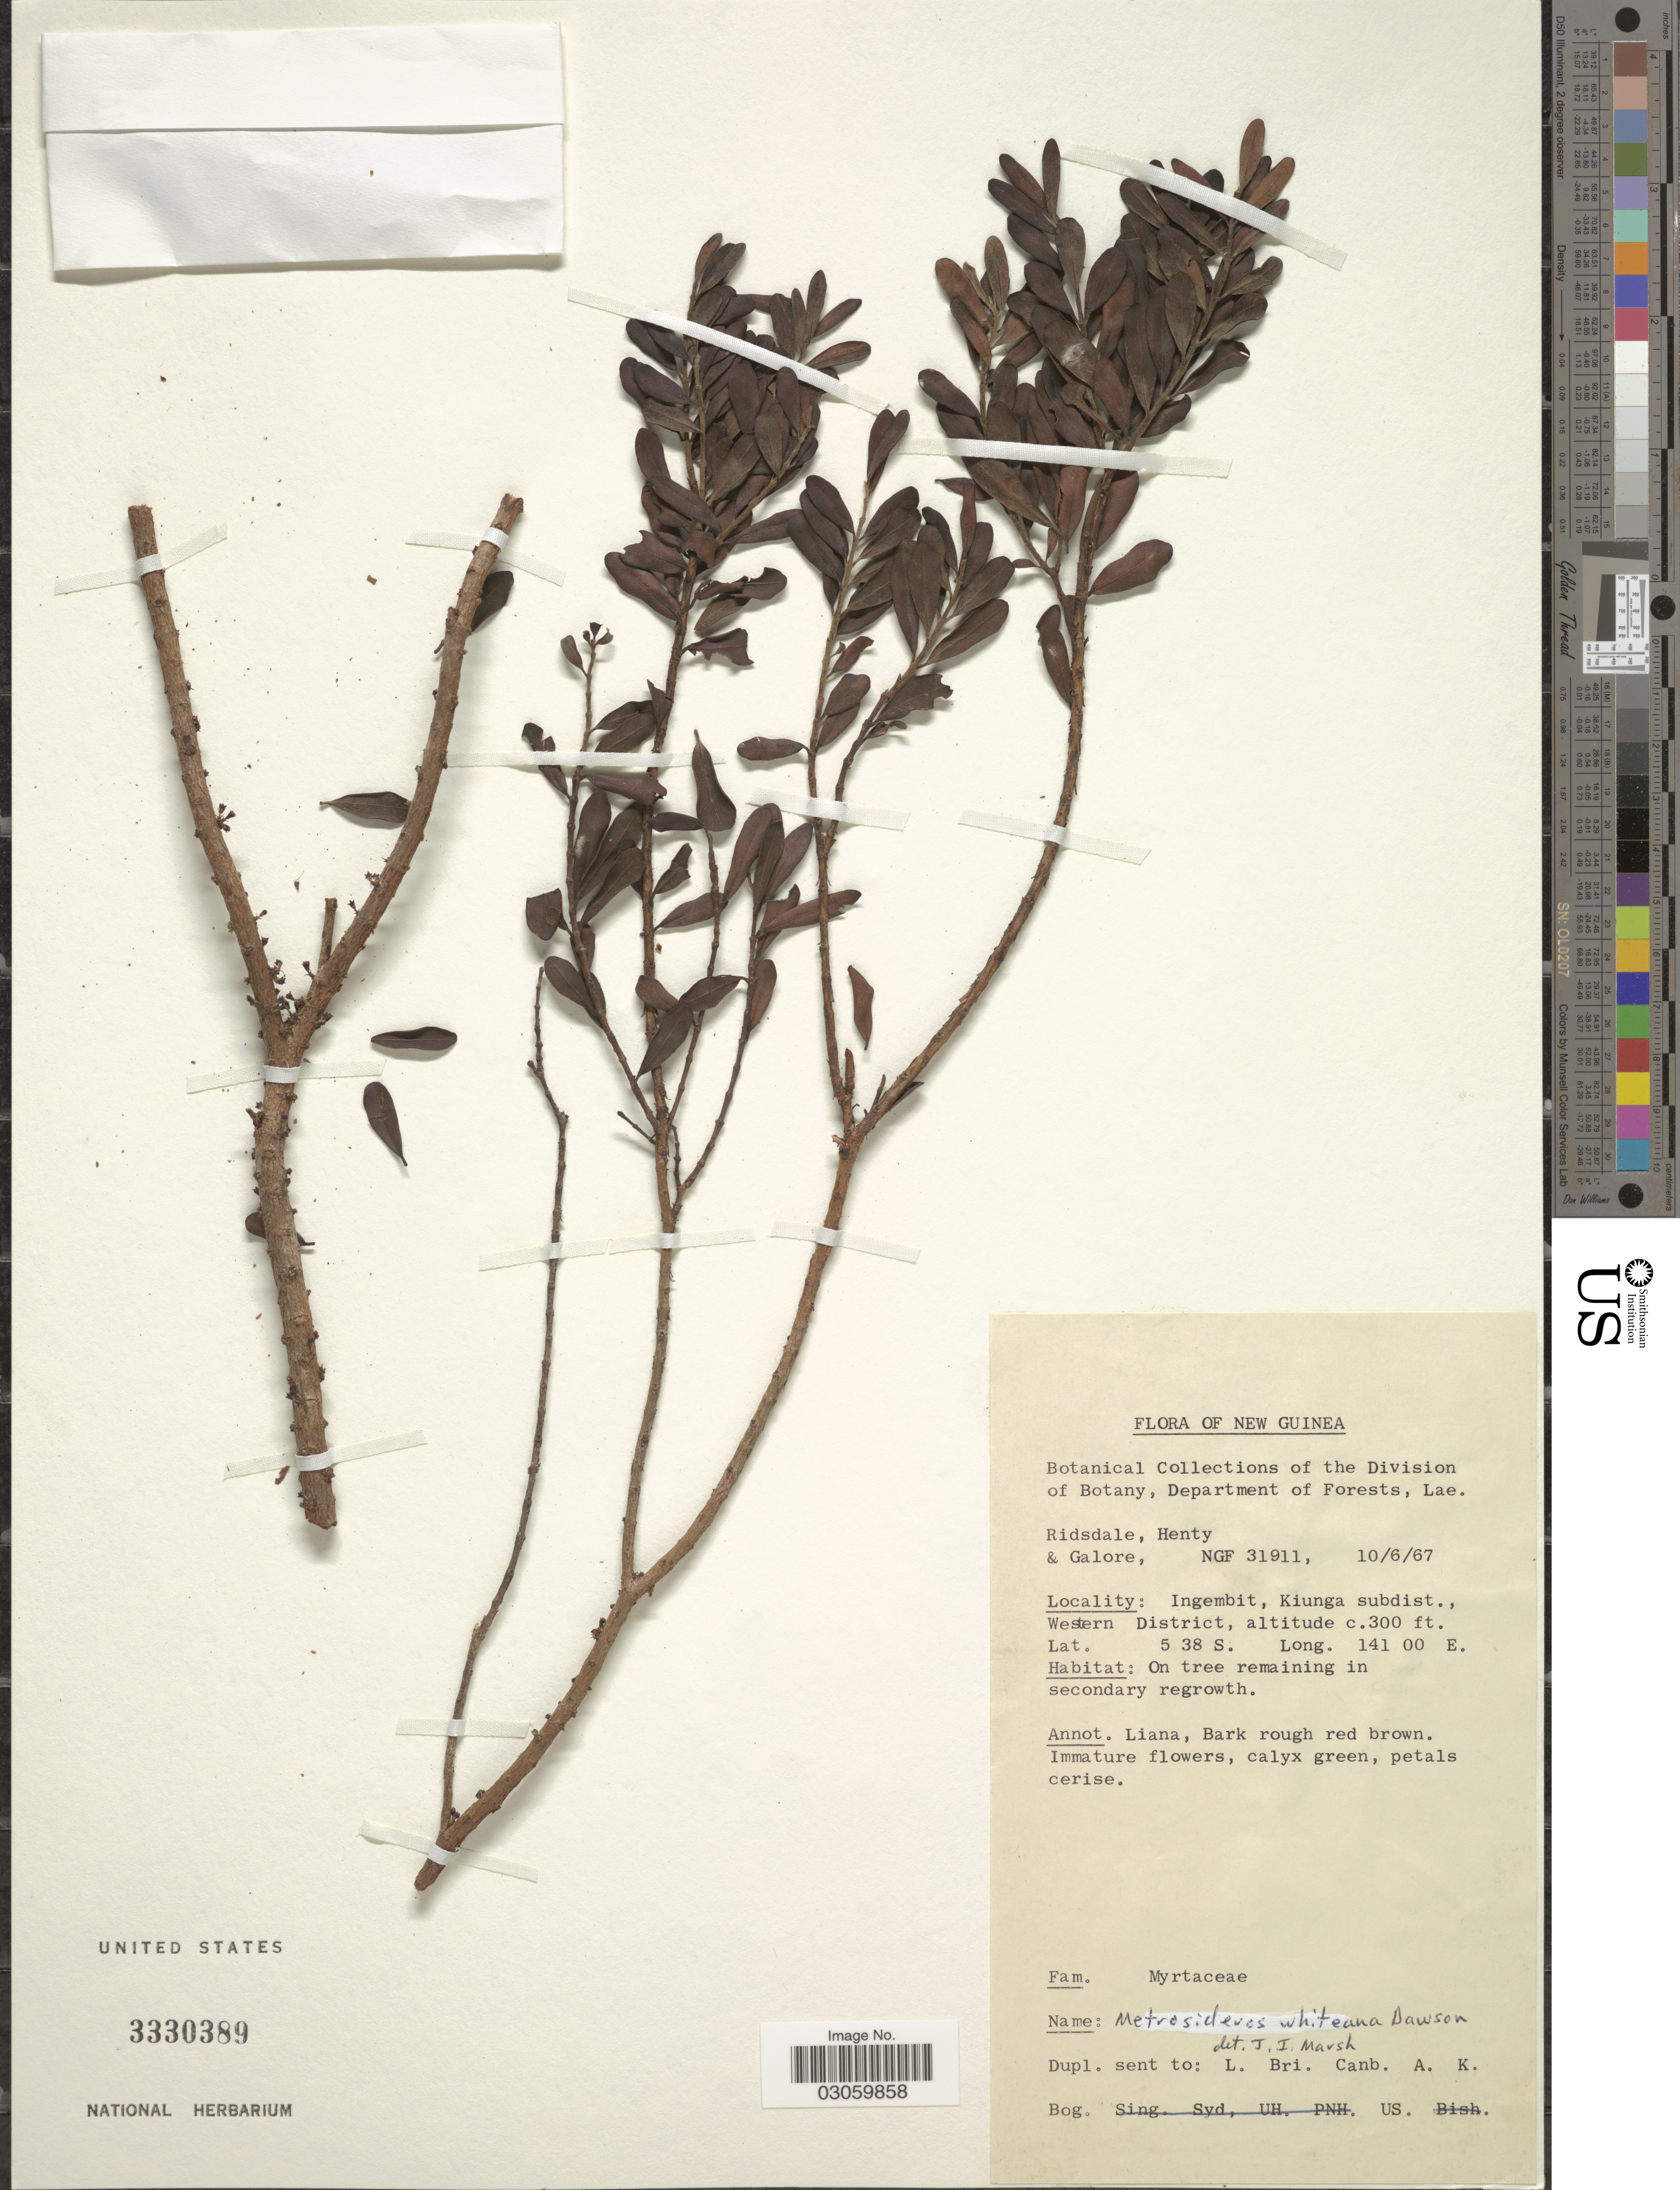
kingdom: Plantae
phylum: Tracheophyta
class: Magnoliopsida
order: Myrtales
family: Myrtaceae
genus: Metrosideros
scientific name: Metrosideros whiteana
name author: J.W. Dawson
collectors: -. Ridsdale, -. Henty & -. Galore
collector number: NGF 31911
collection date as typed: Transcribed d/m/y: 10/6/67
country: Papua New Guinea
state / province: Manus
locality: New Guinea. Ingembit, Kiunga subdist., Western District.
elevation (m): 91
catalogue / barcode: US 3330389